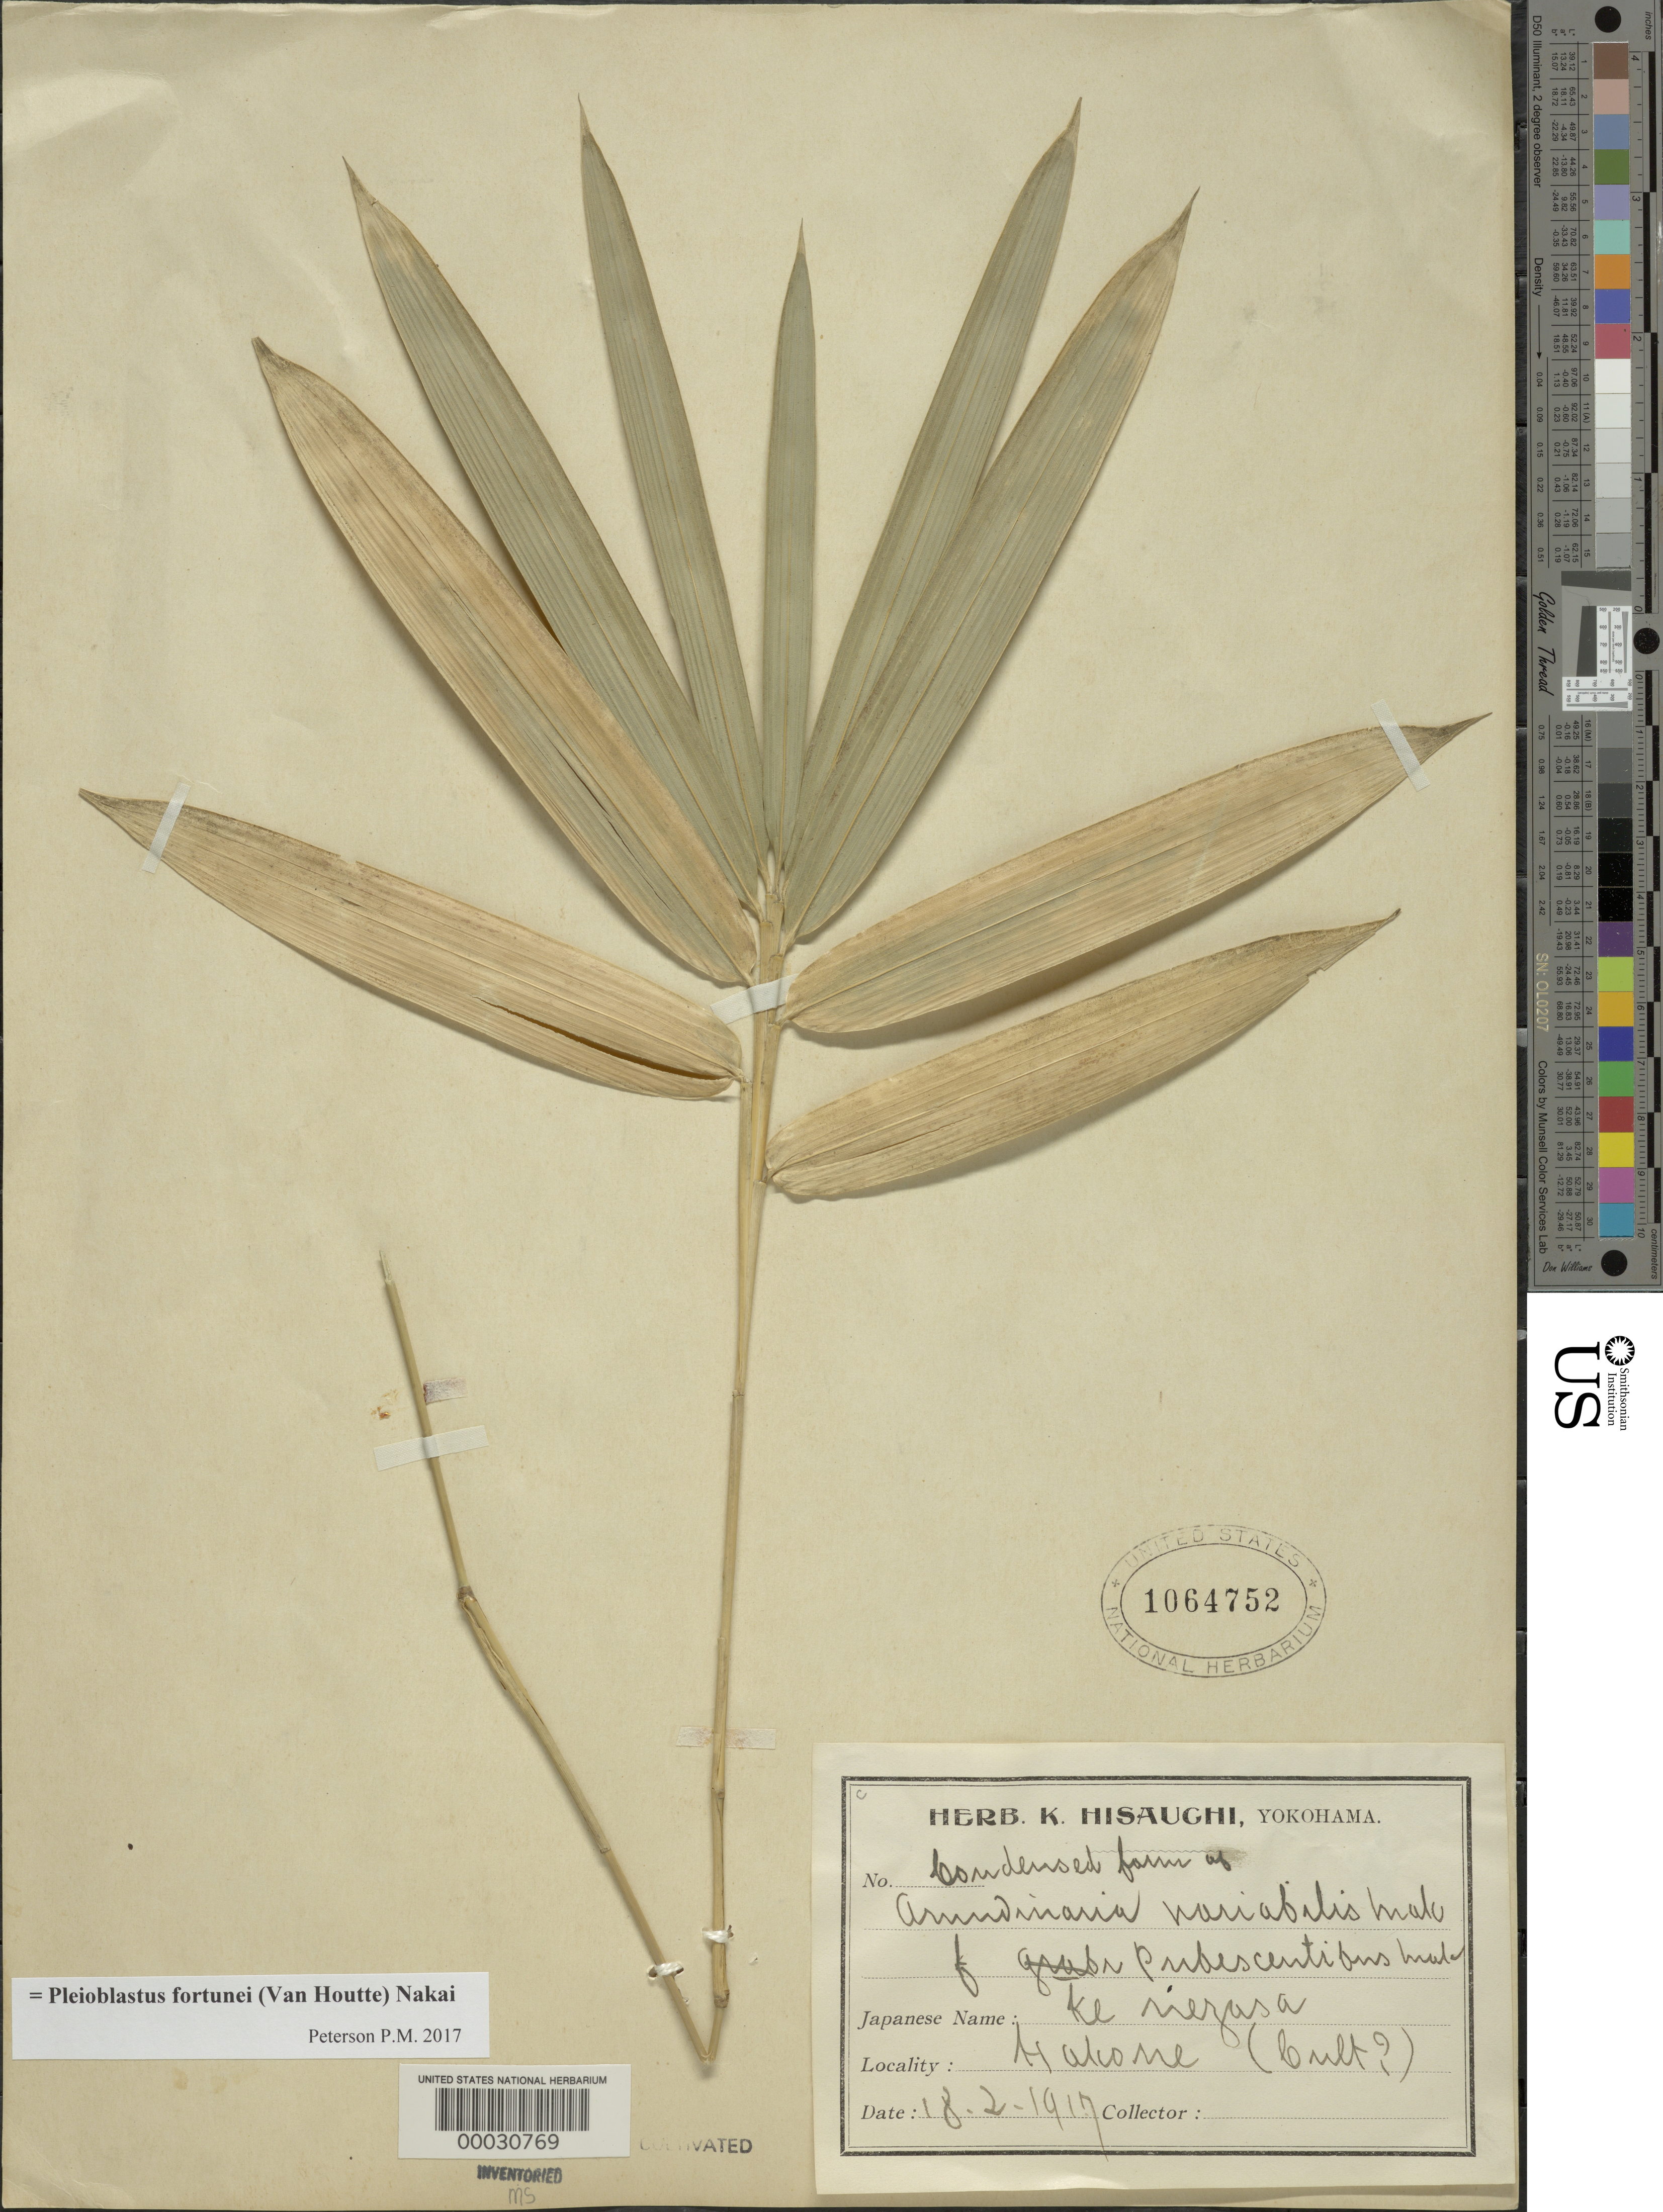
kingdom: Plantae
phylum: Tracheophyta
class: Liliopsida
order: Poales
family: Poaceae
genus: Pleioblastus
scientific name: Pleioblastus fortunei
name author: (Van Houtte) Nakai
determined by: Poaceae Reorganization Project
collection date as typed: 18 Feb 1917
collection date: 1917-02-18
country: Japan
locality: Yokohama, habone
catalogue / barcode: US 1064752